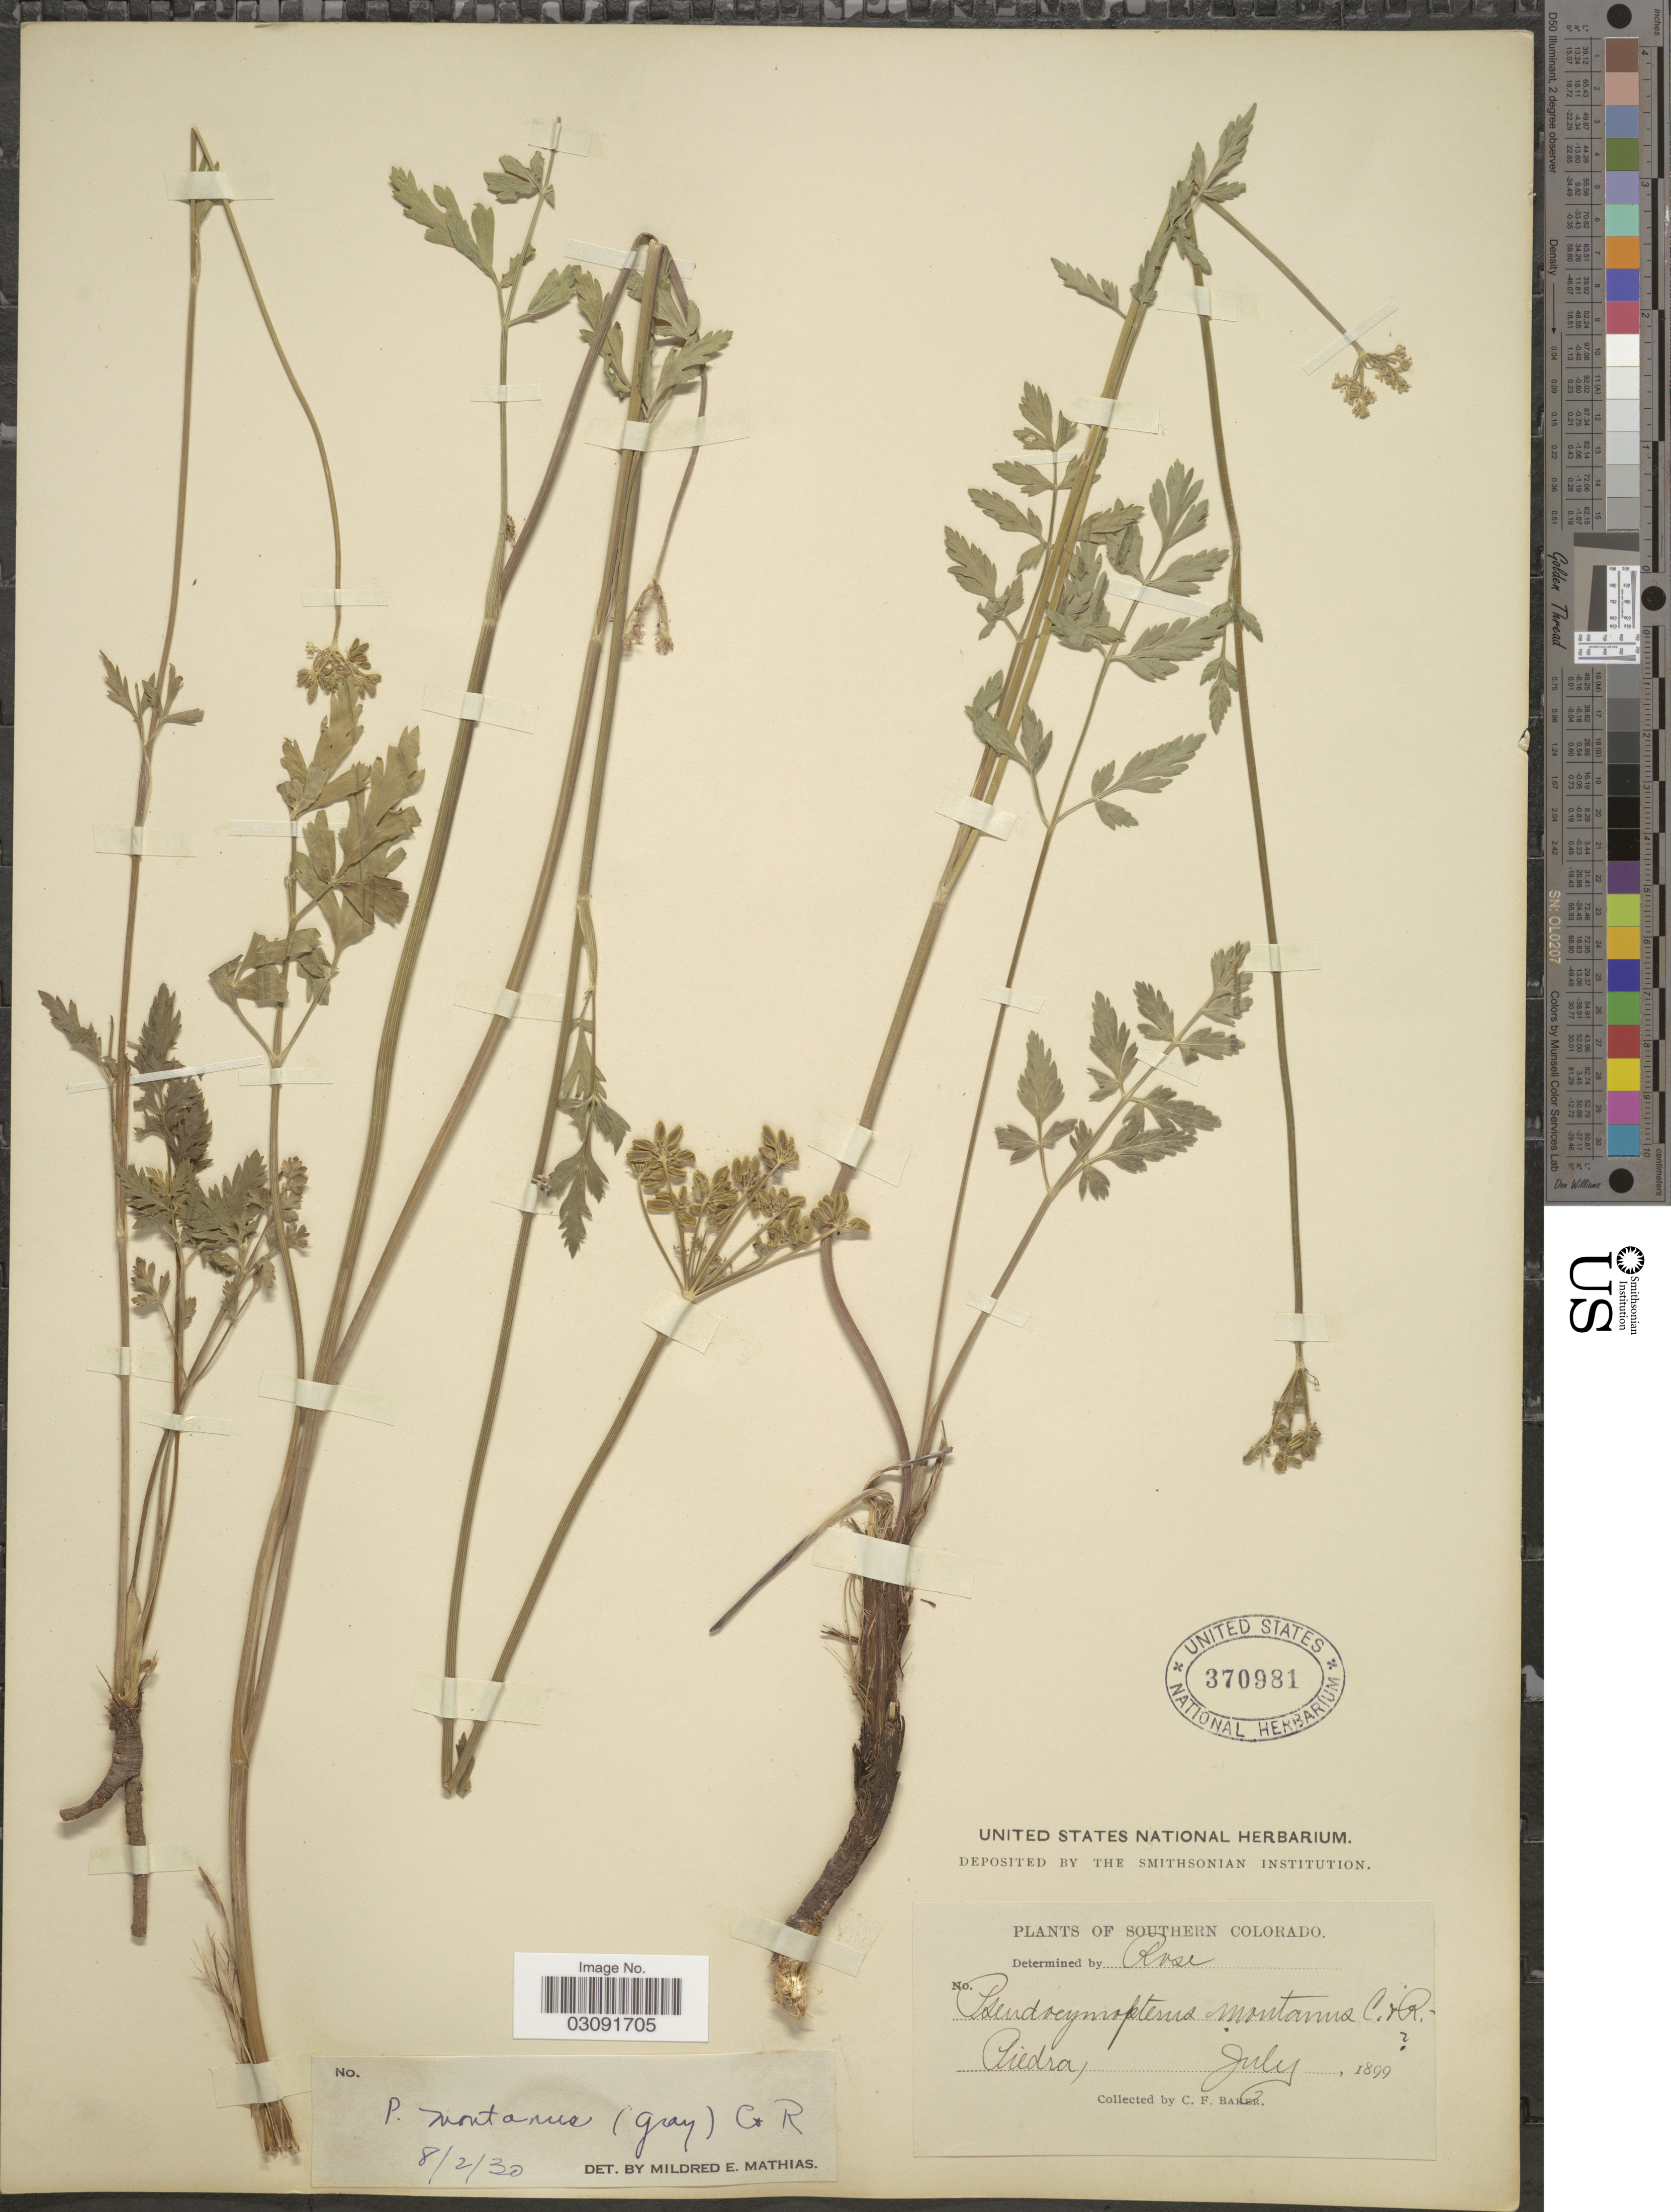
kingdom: Plantae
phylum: Tracheophyta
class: Magnoliopsida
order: Apiales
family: Apiaceae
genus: Pseudocymopterus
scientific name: Pseudocymopterus montanus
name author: (A. Gray) J.M. Coult. & Rose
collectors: C. F. Baker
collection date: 1899-07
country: United States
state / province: Colorado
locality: Southern Colorado, Piedra.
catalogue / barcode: US 370981